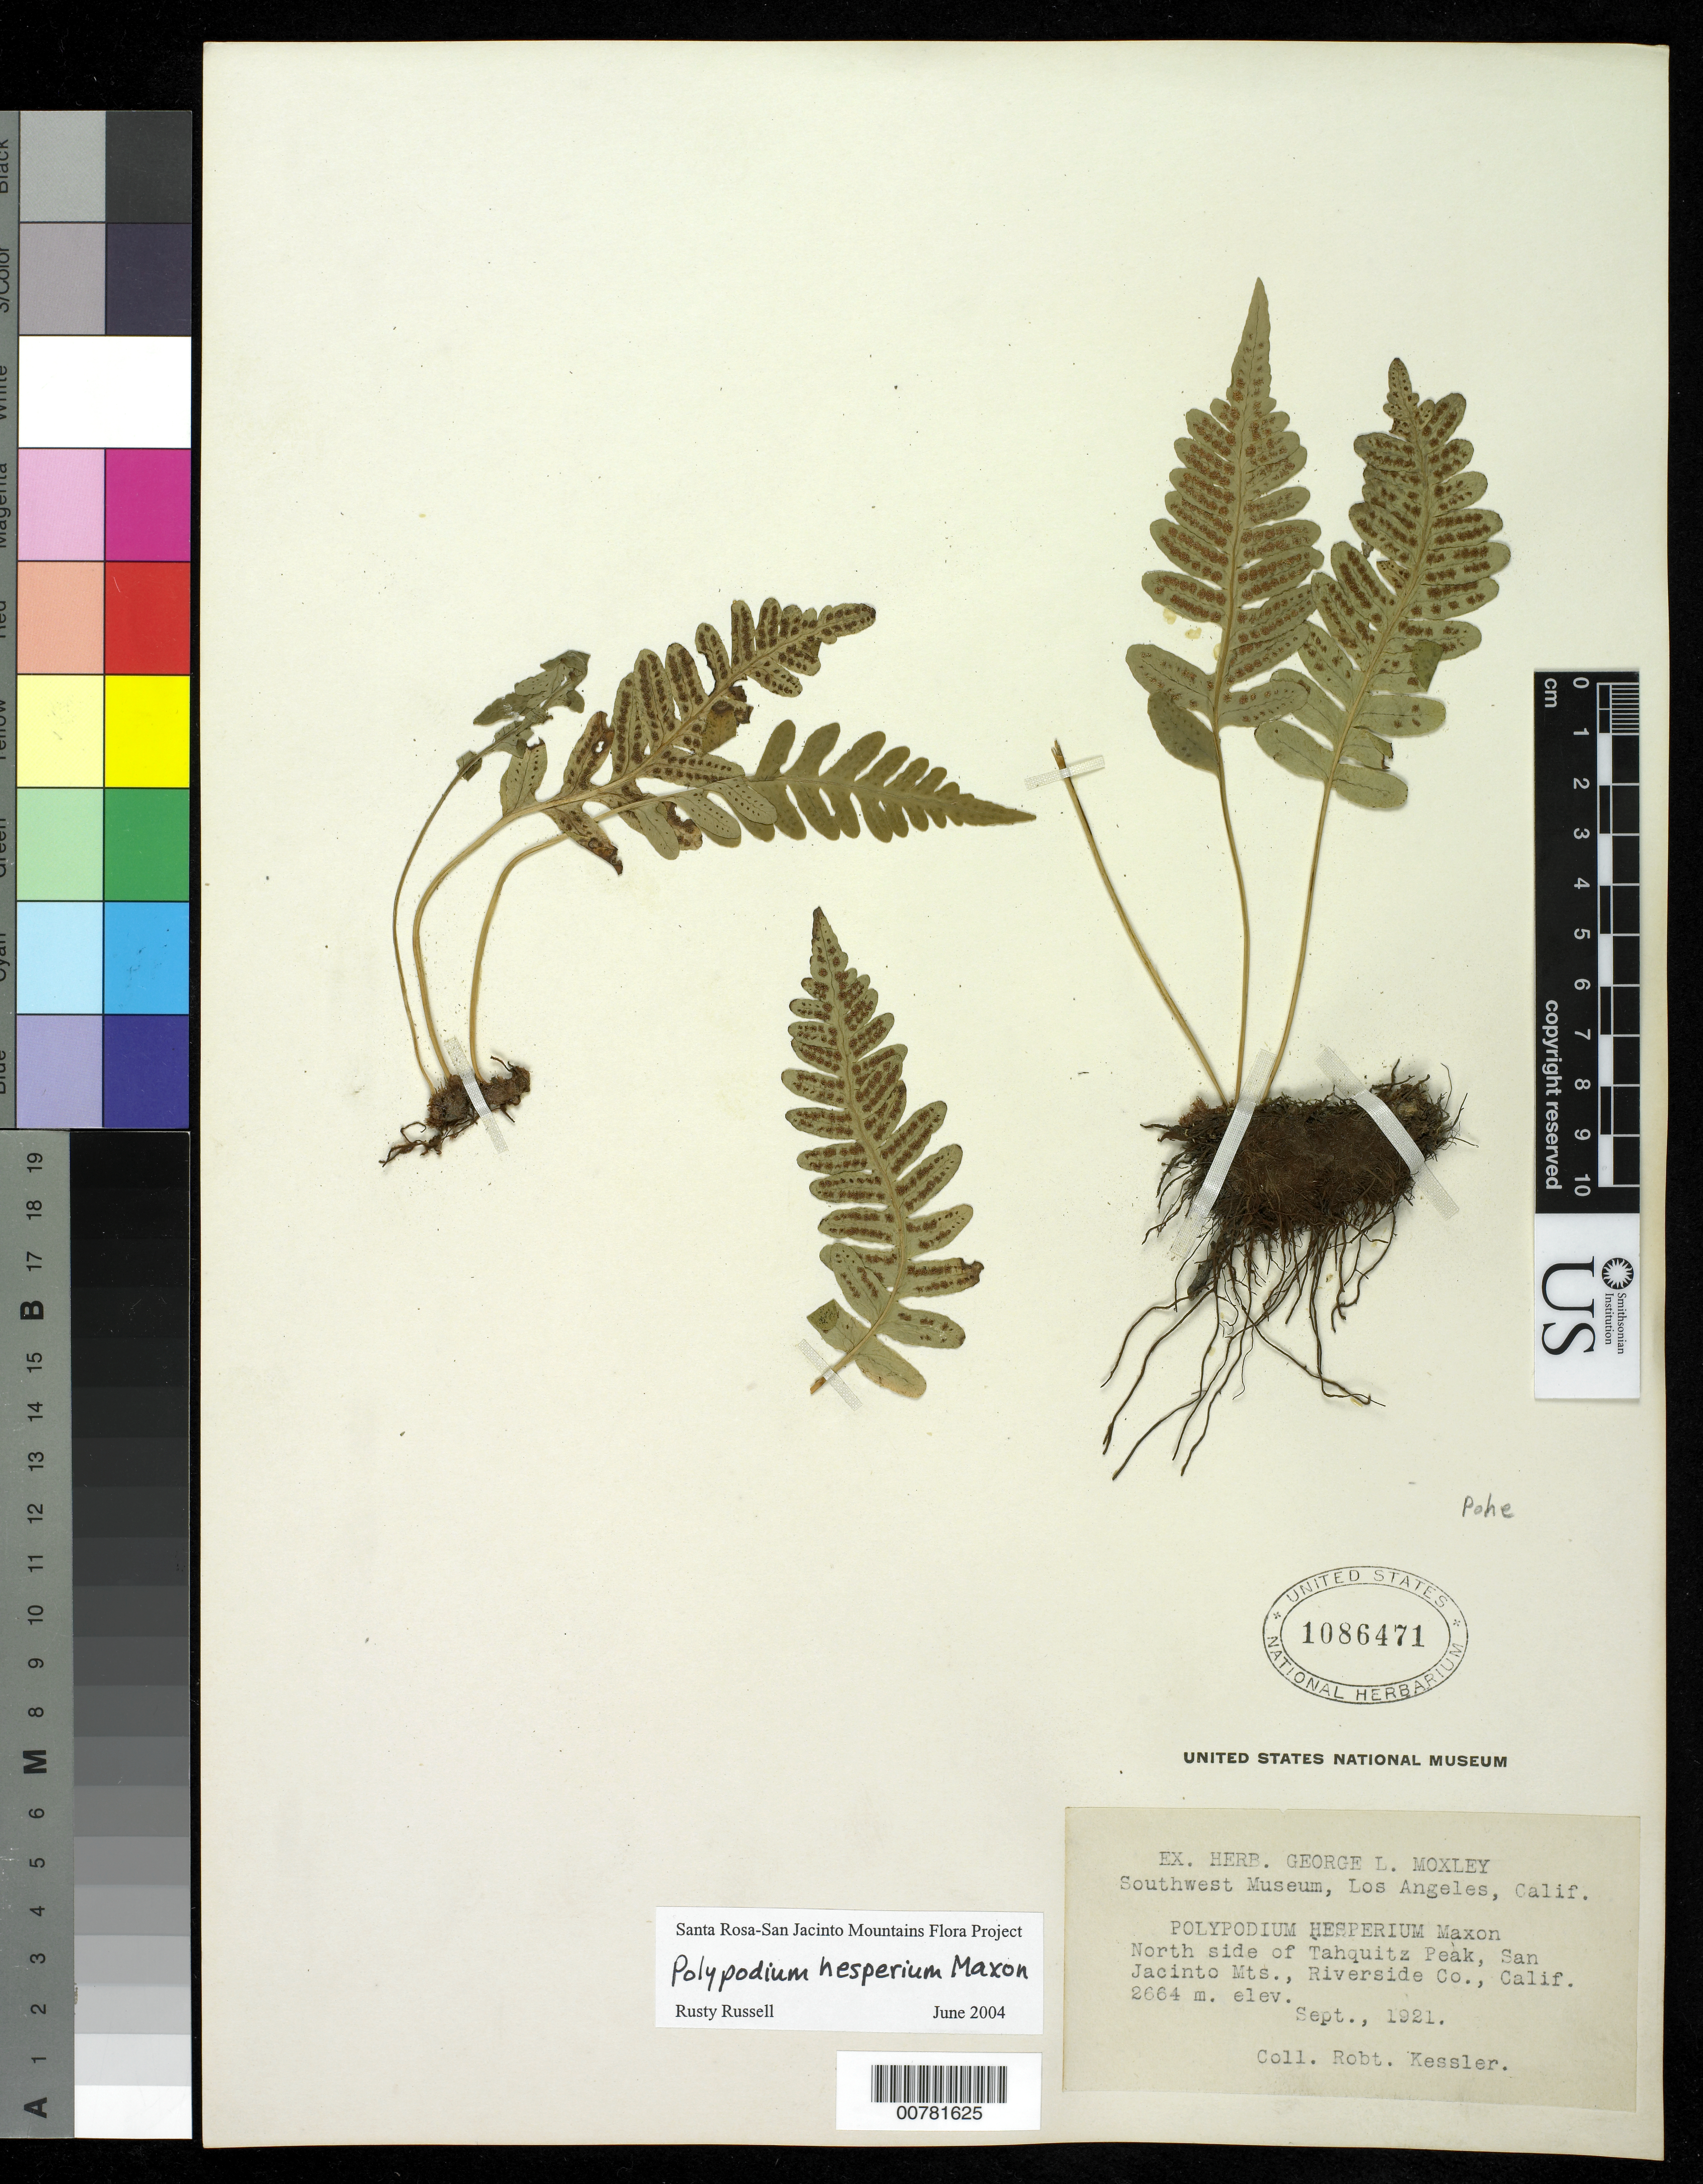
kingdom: Plantae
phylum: Tracheophyta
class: Polypodiopsida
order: Polypodiales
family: Polypodiaceae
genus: Polypodium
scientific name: Polypodium hesperium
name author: Maxon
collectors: R. Kessler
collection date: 1921-09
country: United States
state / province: California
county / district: Los Angeles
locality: Southwest Museum, Los Angeles, North side of Tahquitz Peak, San Jacinto Mts., Riverside Co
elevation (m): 2664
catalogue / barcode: US 1086471